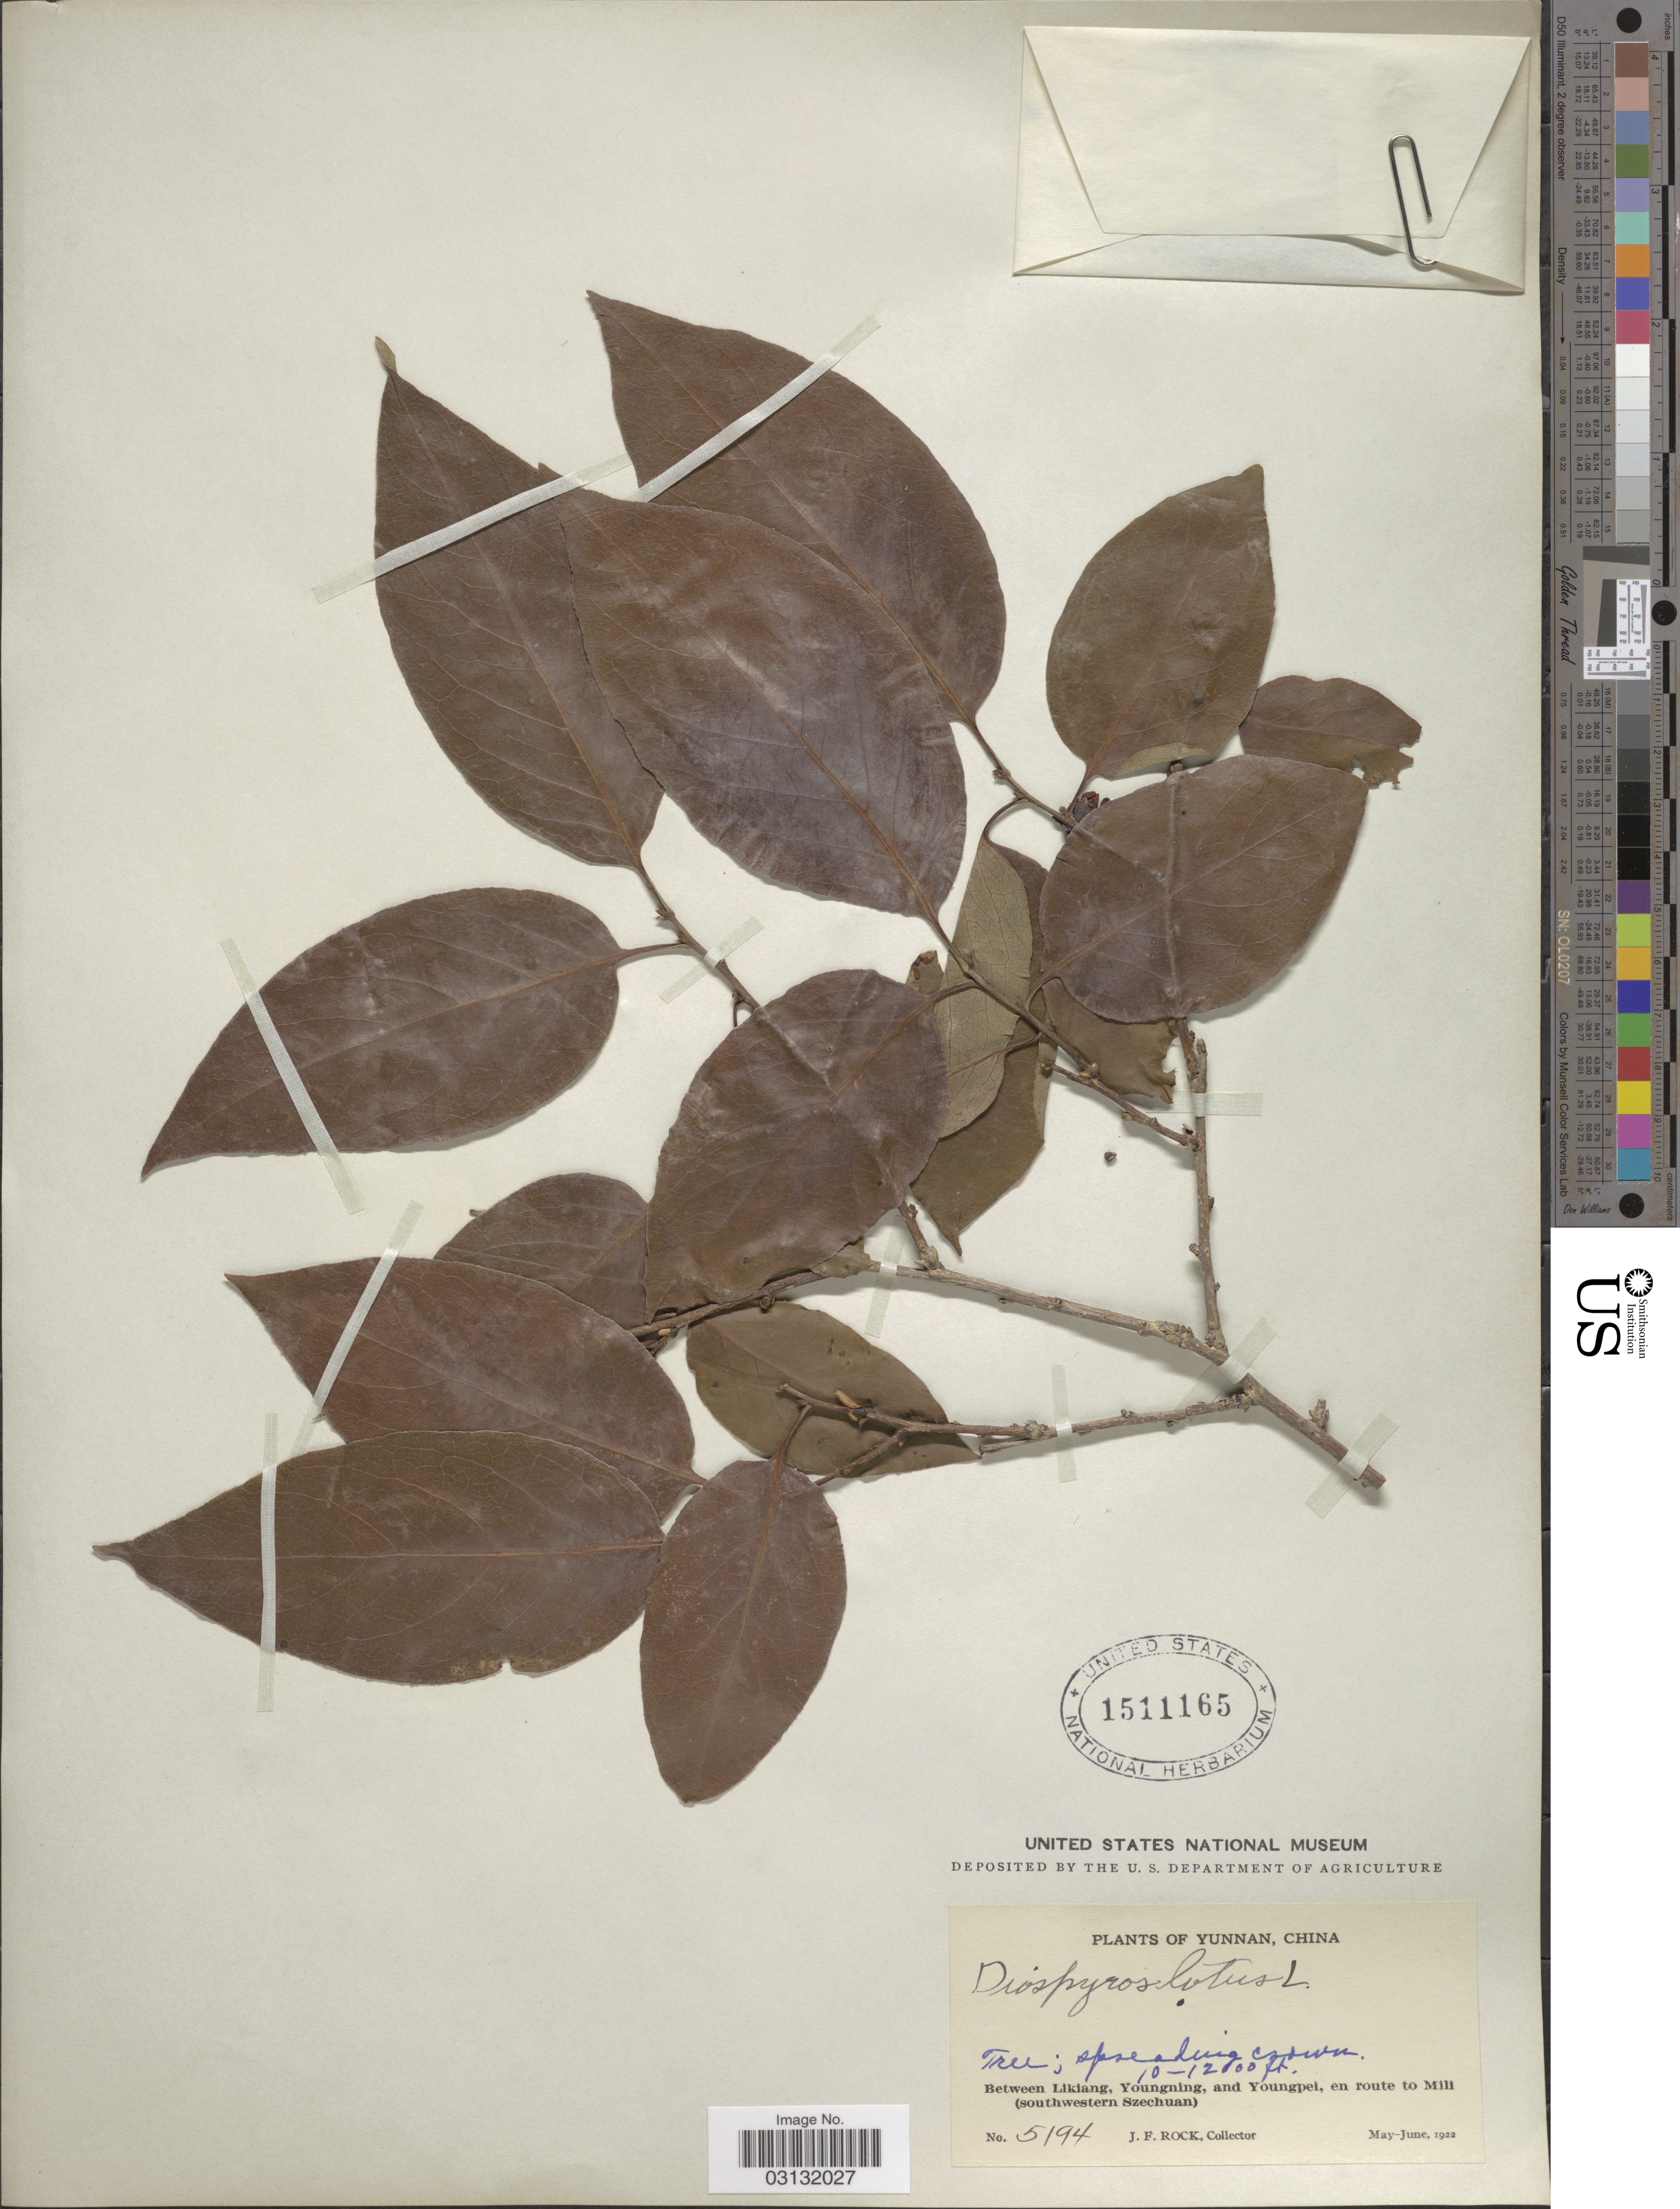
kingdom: Plantae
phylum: Tracheophyta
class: Magnoliopsida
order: Ericales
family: Ebenaceae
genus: Diospyros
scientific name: Diospyros lotus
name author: L.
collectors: J. Rock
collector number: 5194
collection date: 1922-05/1922-06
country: China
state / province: Yunnan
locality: Between Likiang, Youngning, and Youngpei, en route to Mili (southwestern Szechuan).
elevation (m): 3048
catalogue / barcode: US 1511165